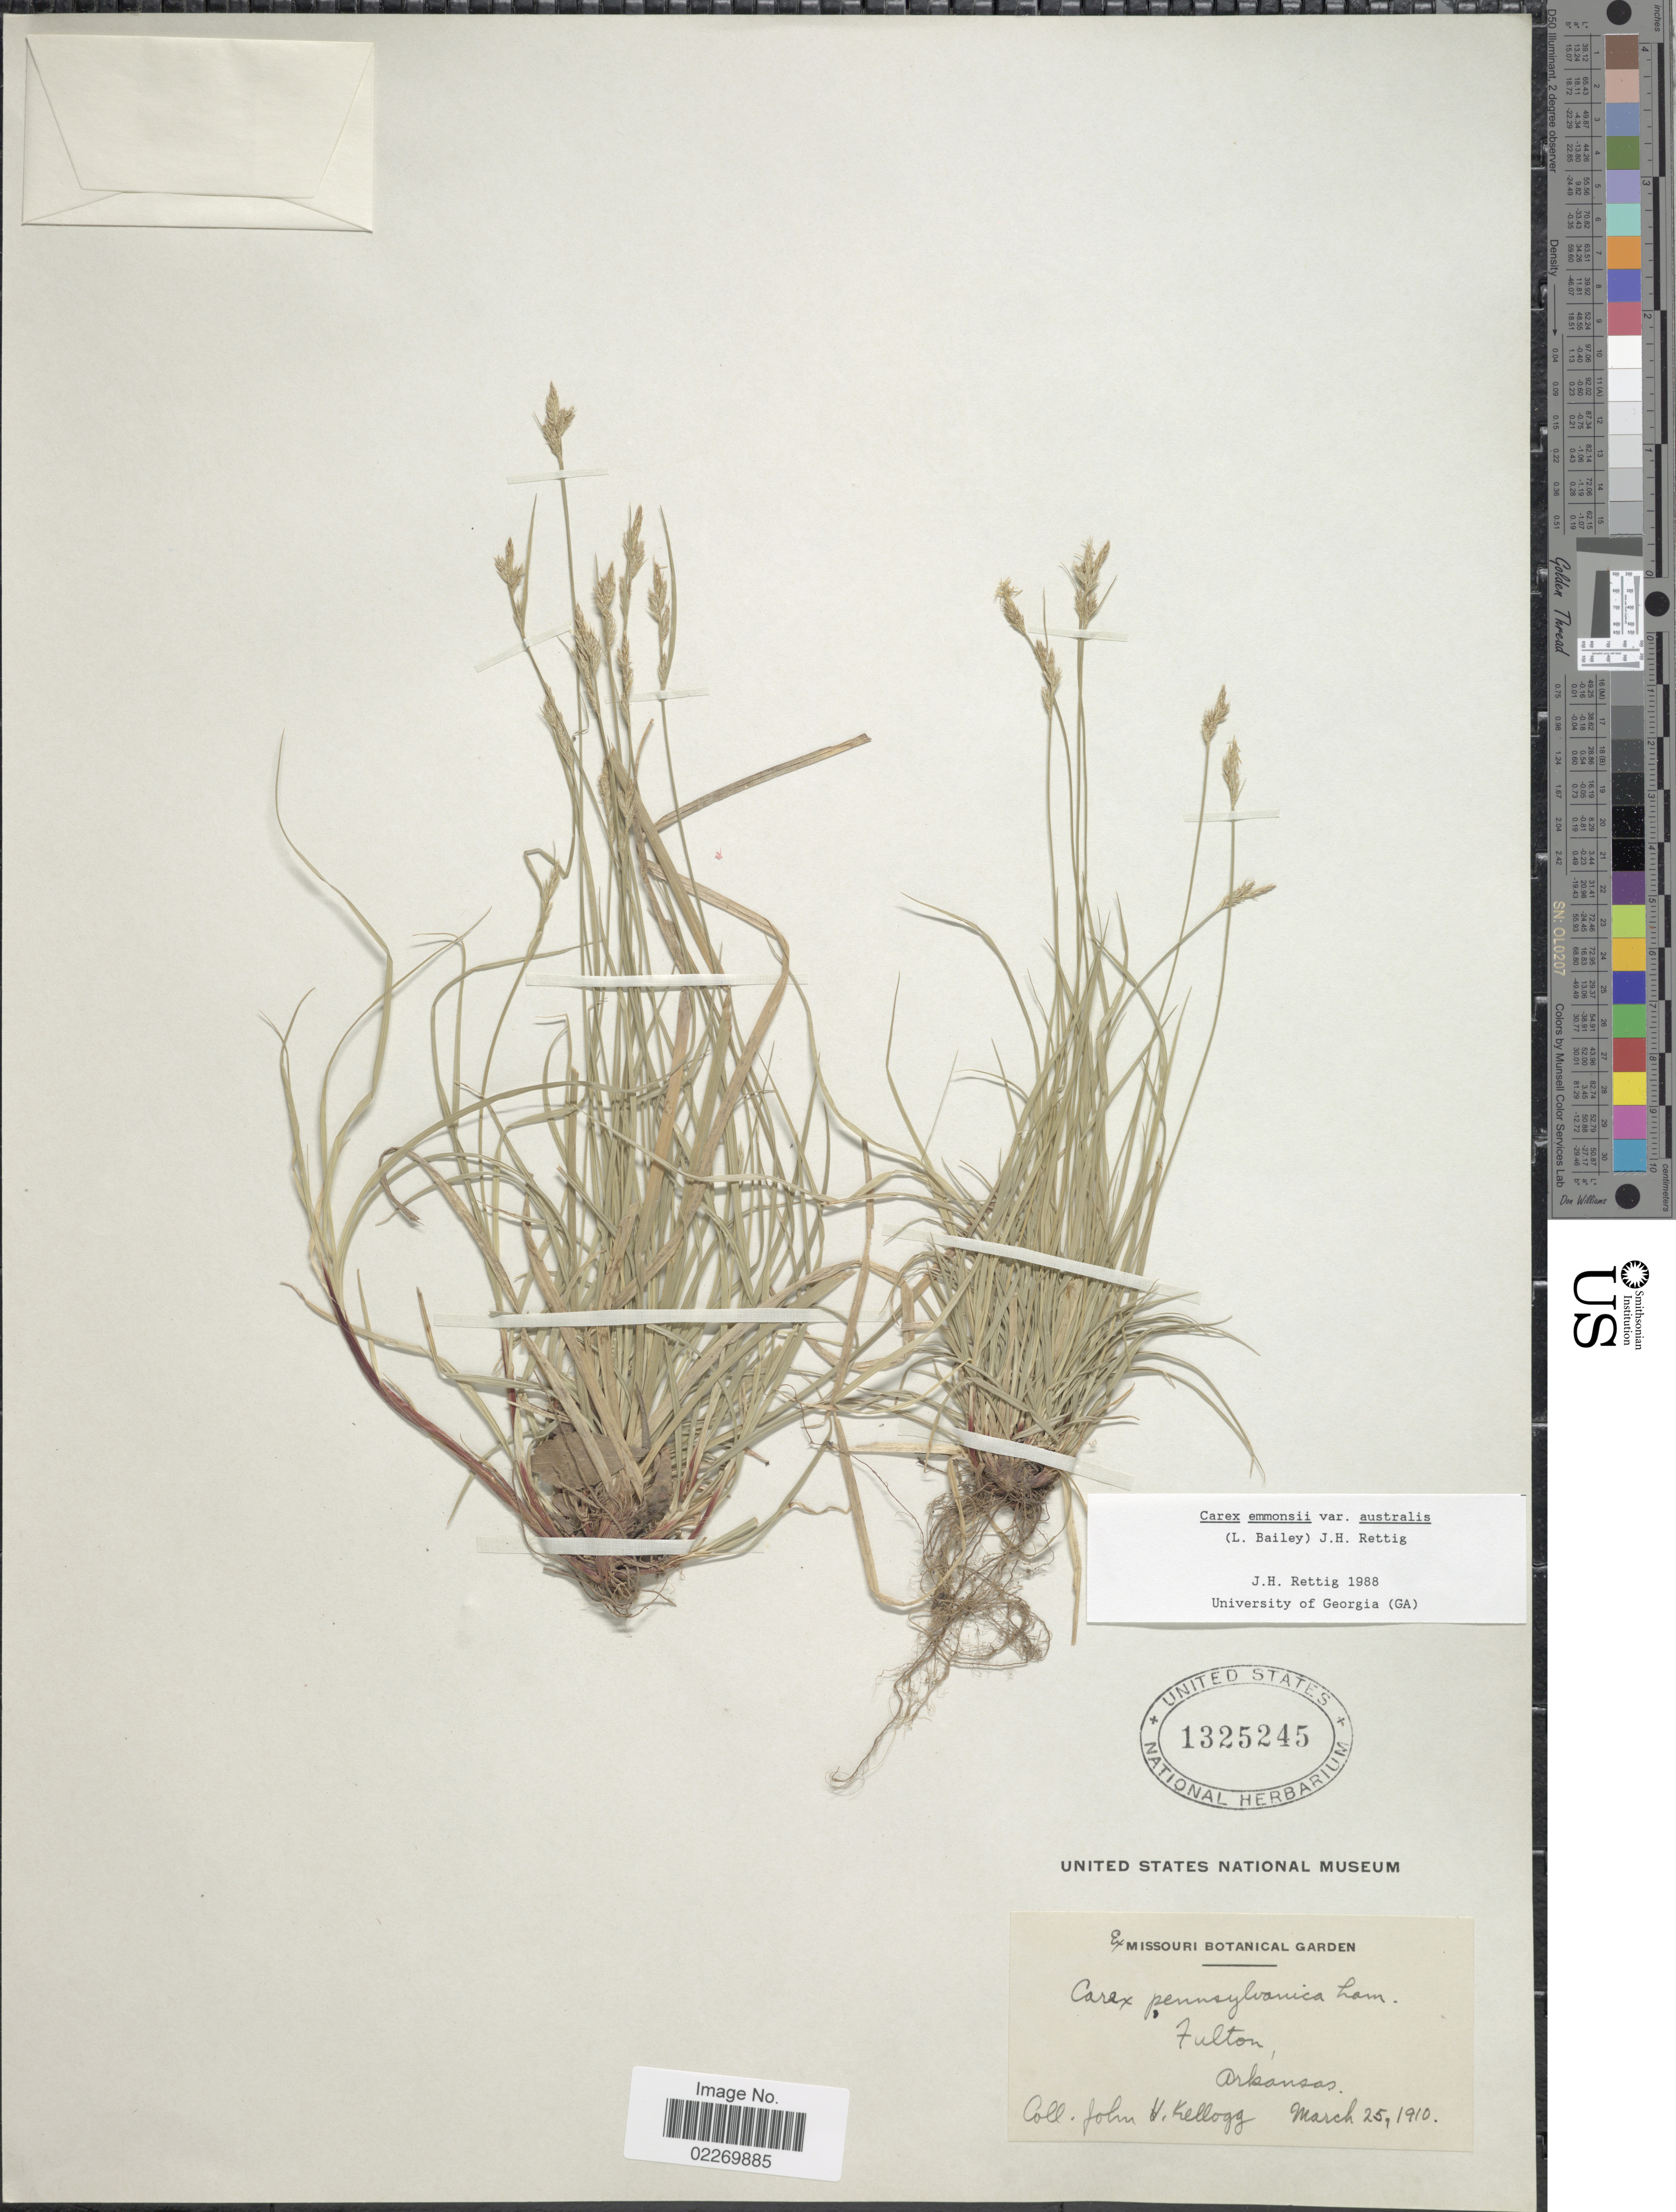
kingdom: Plantae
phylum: Tracheophyta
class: Liliopsida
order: Poales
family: Cyperaceae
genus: Carex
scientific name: Carex physorhyncha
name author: Liebm. ex Steud.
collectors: J. H. Kellogg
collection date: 1910-03-25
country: United States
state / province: Arkansas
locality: Fulton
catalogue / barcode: US 1325245